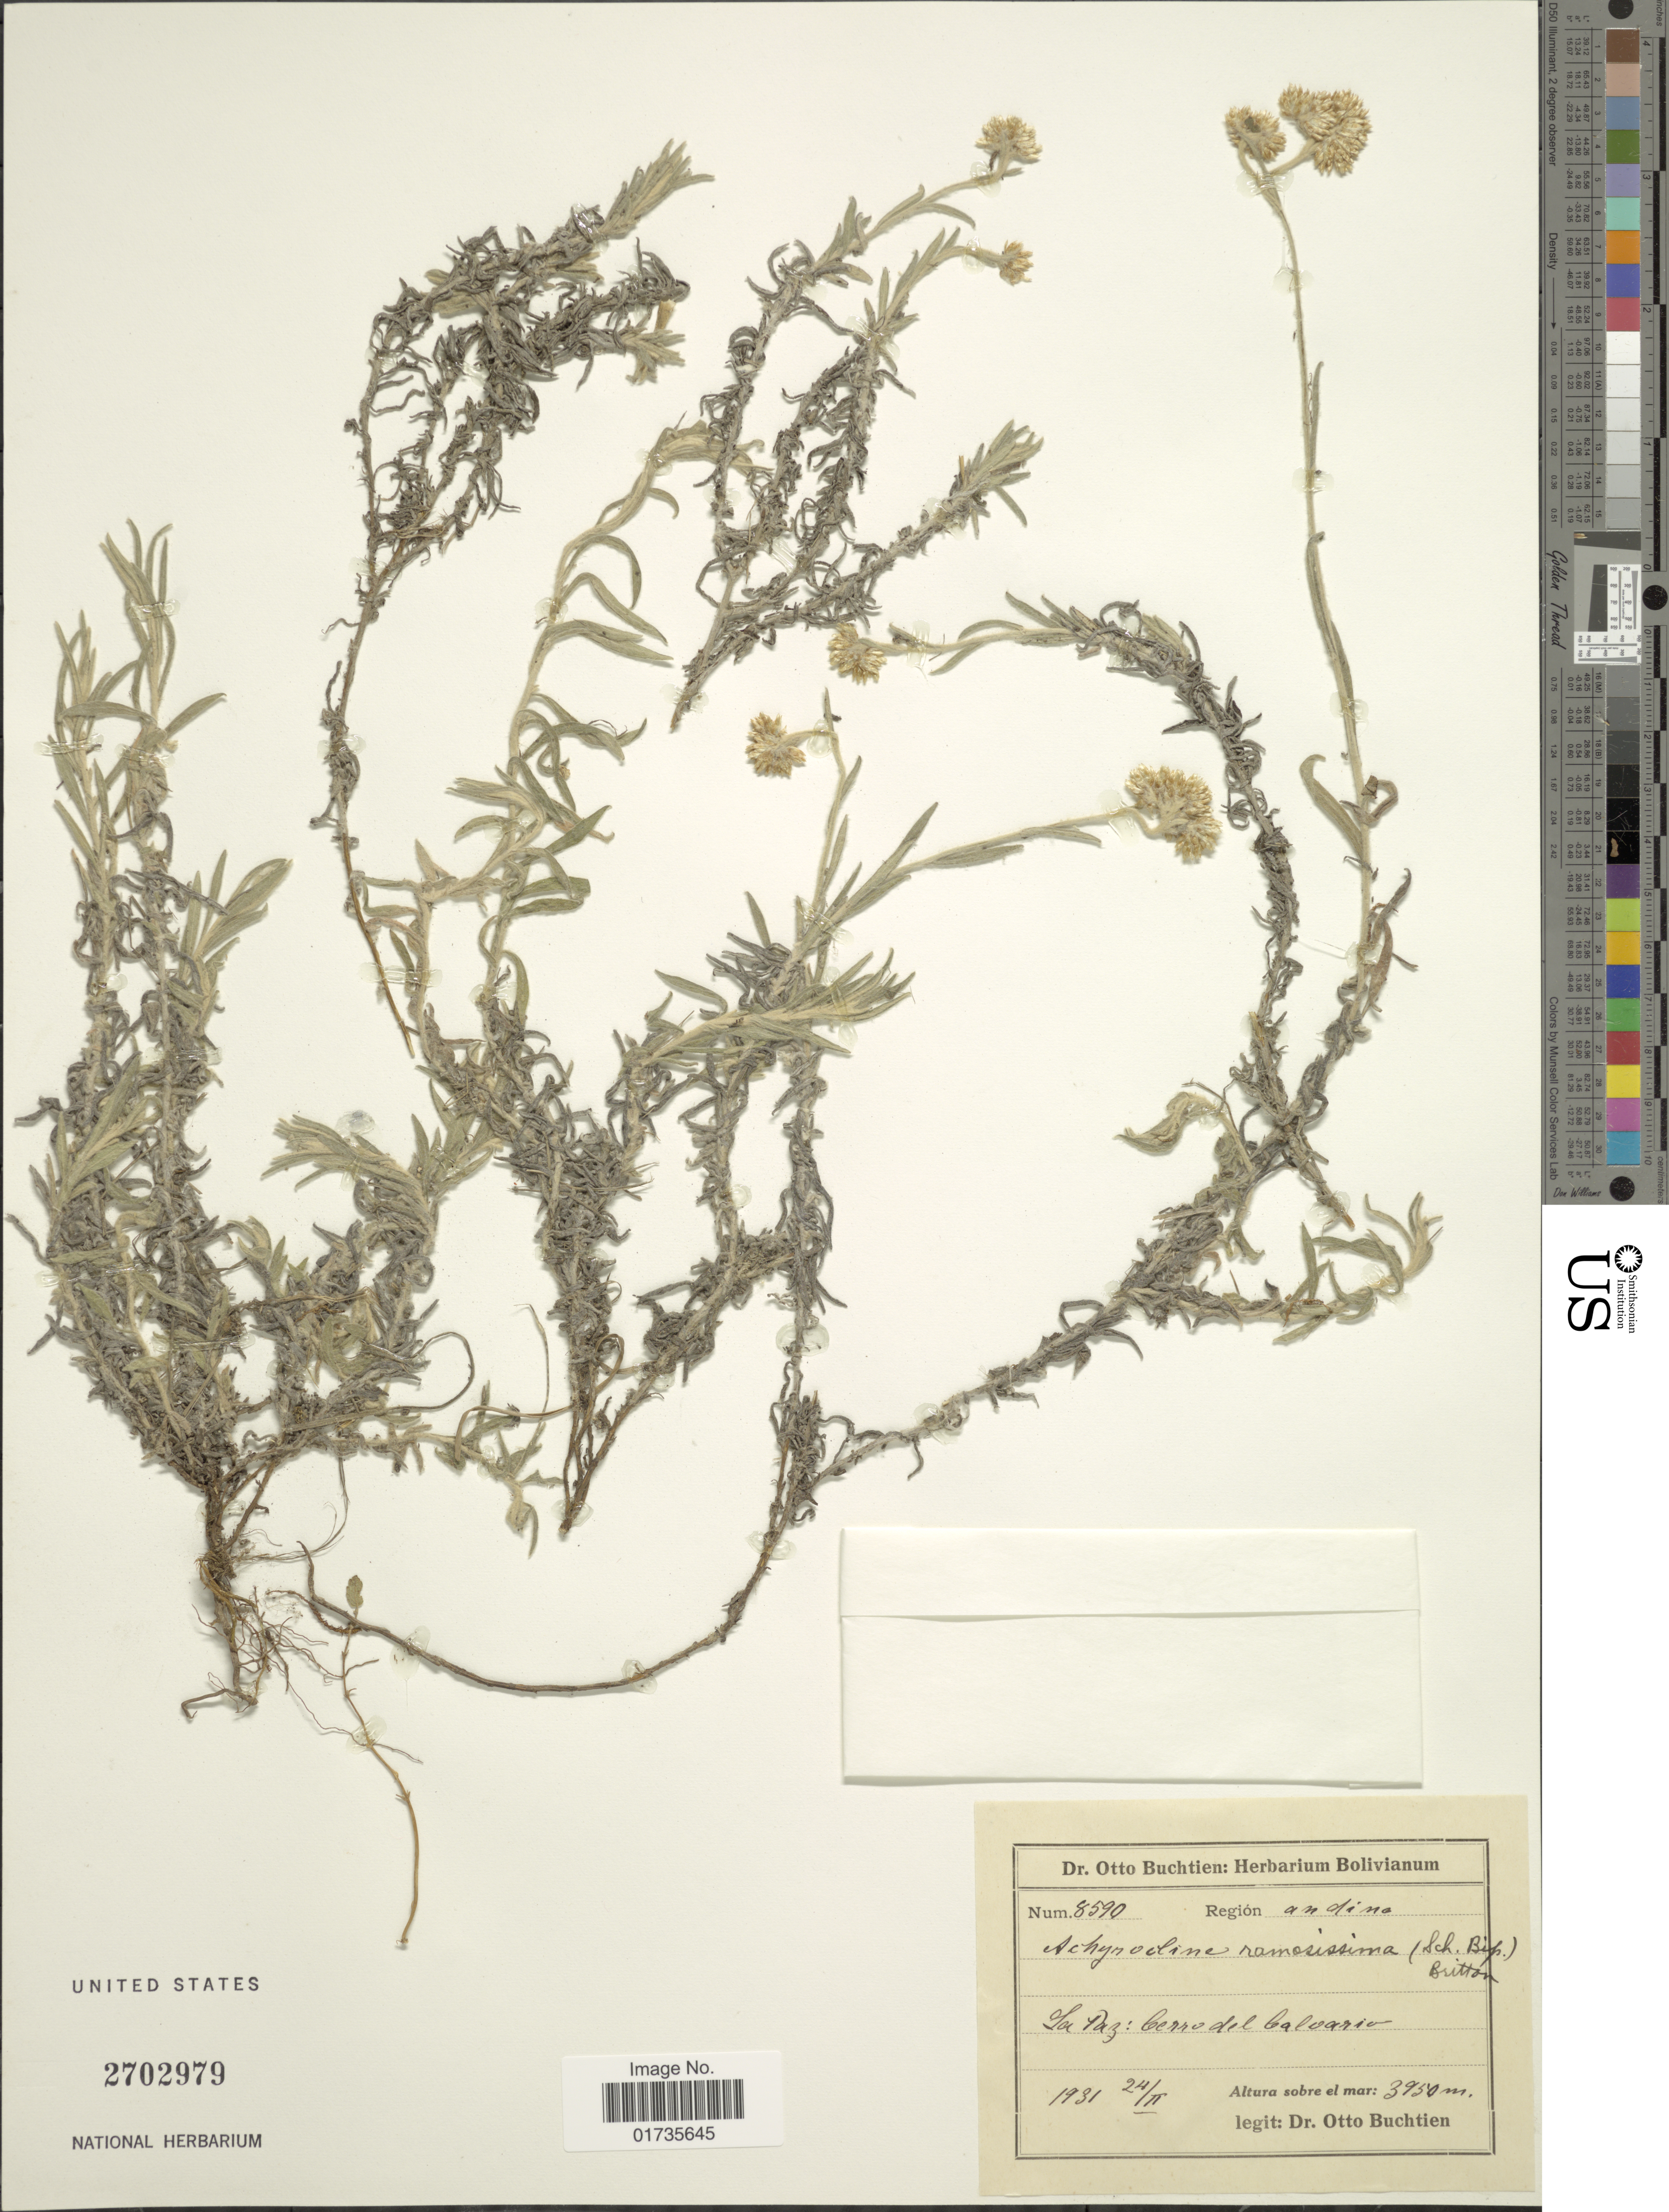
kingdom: Plantae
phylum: Tracheophyta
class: Magnoliopsida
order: Asterales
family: Asteraceae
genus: Achyrocline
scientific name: Achyrocline ramosissima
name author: (Sch. Bip.) Britton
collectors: O. Buchtien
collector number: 8590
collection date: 1931-02-24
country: Bolivia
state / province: La Paz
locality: La Paz: Cerro del Canvario. Region andino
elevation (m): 3950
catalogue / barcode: US 2702979